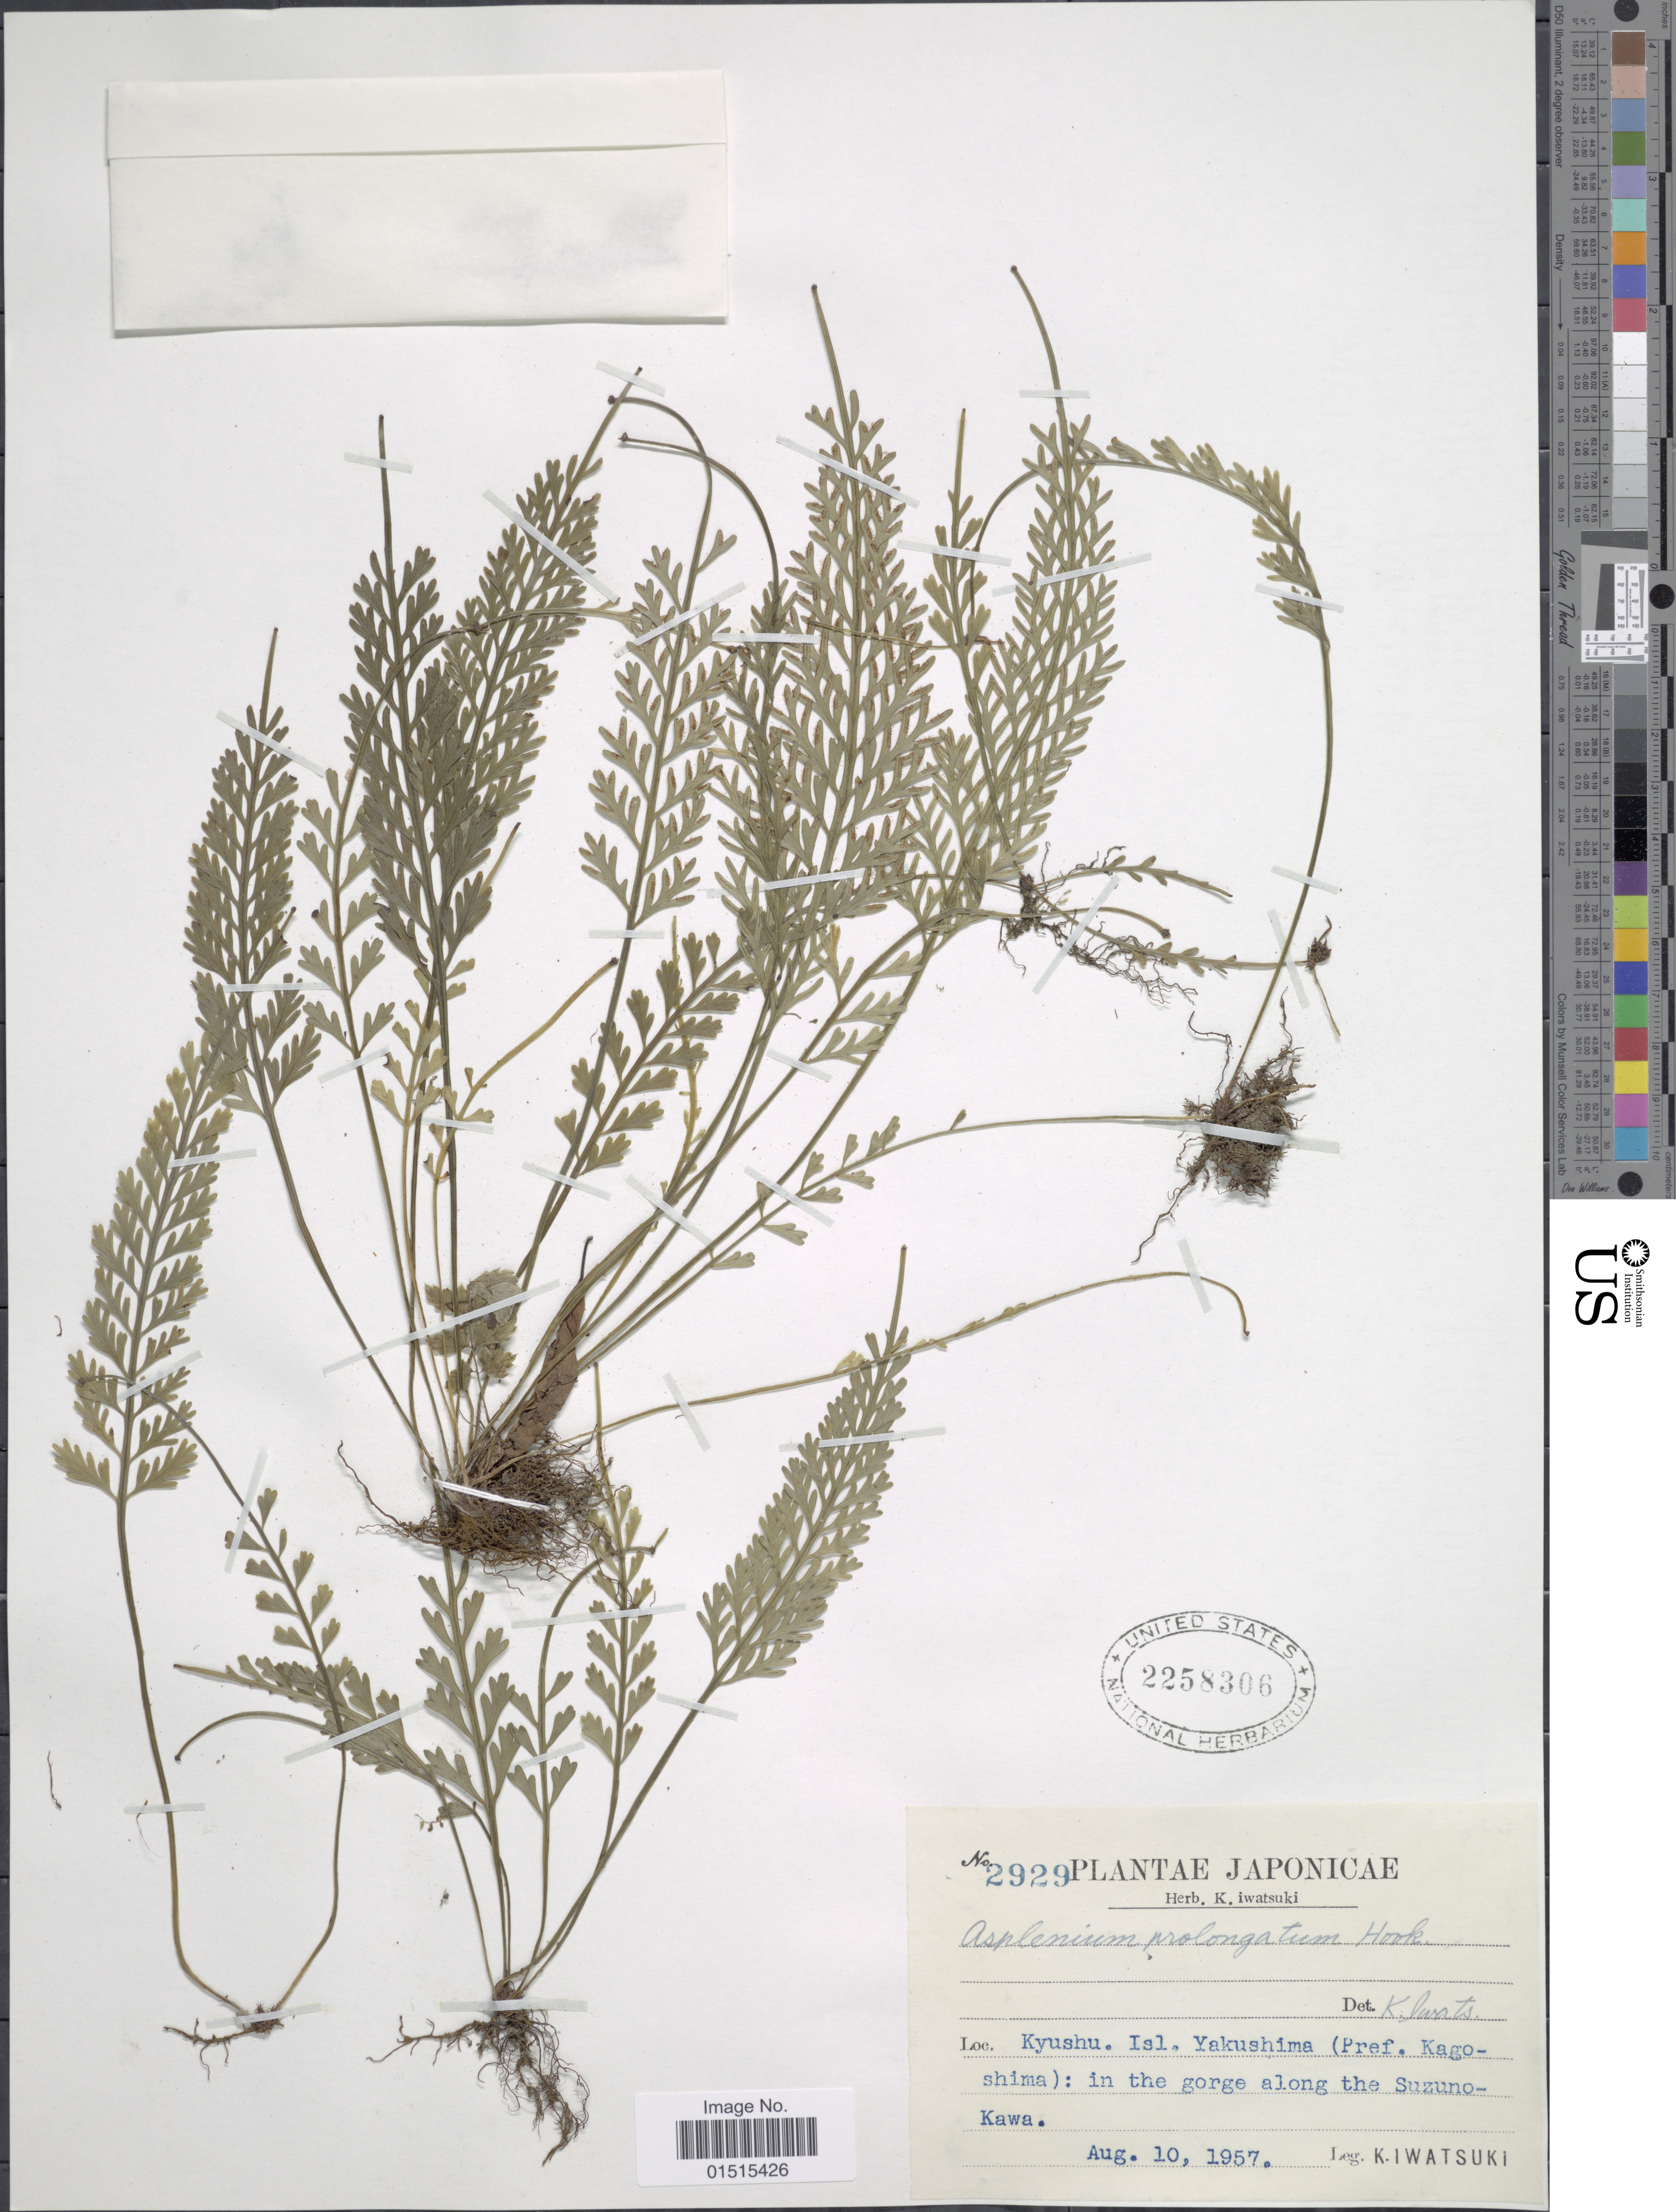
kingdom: Plantae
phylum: Tracheophyta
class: Polypodiopsida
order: Polypodiales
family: Aspleniaceae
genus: Asplenium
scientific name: Asplenium prolongatum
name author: Hook.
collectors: K. Iwatsuki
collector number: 2929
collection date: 1957-08-10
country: Japan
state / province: Kagosima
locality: Kyushu. Isl. Yakushima: in the gorge along the SuzunoKawa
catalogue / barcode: US 2258306